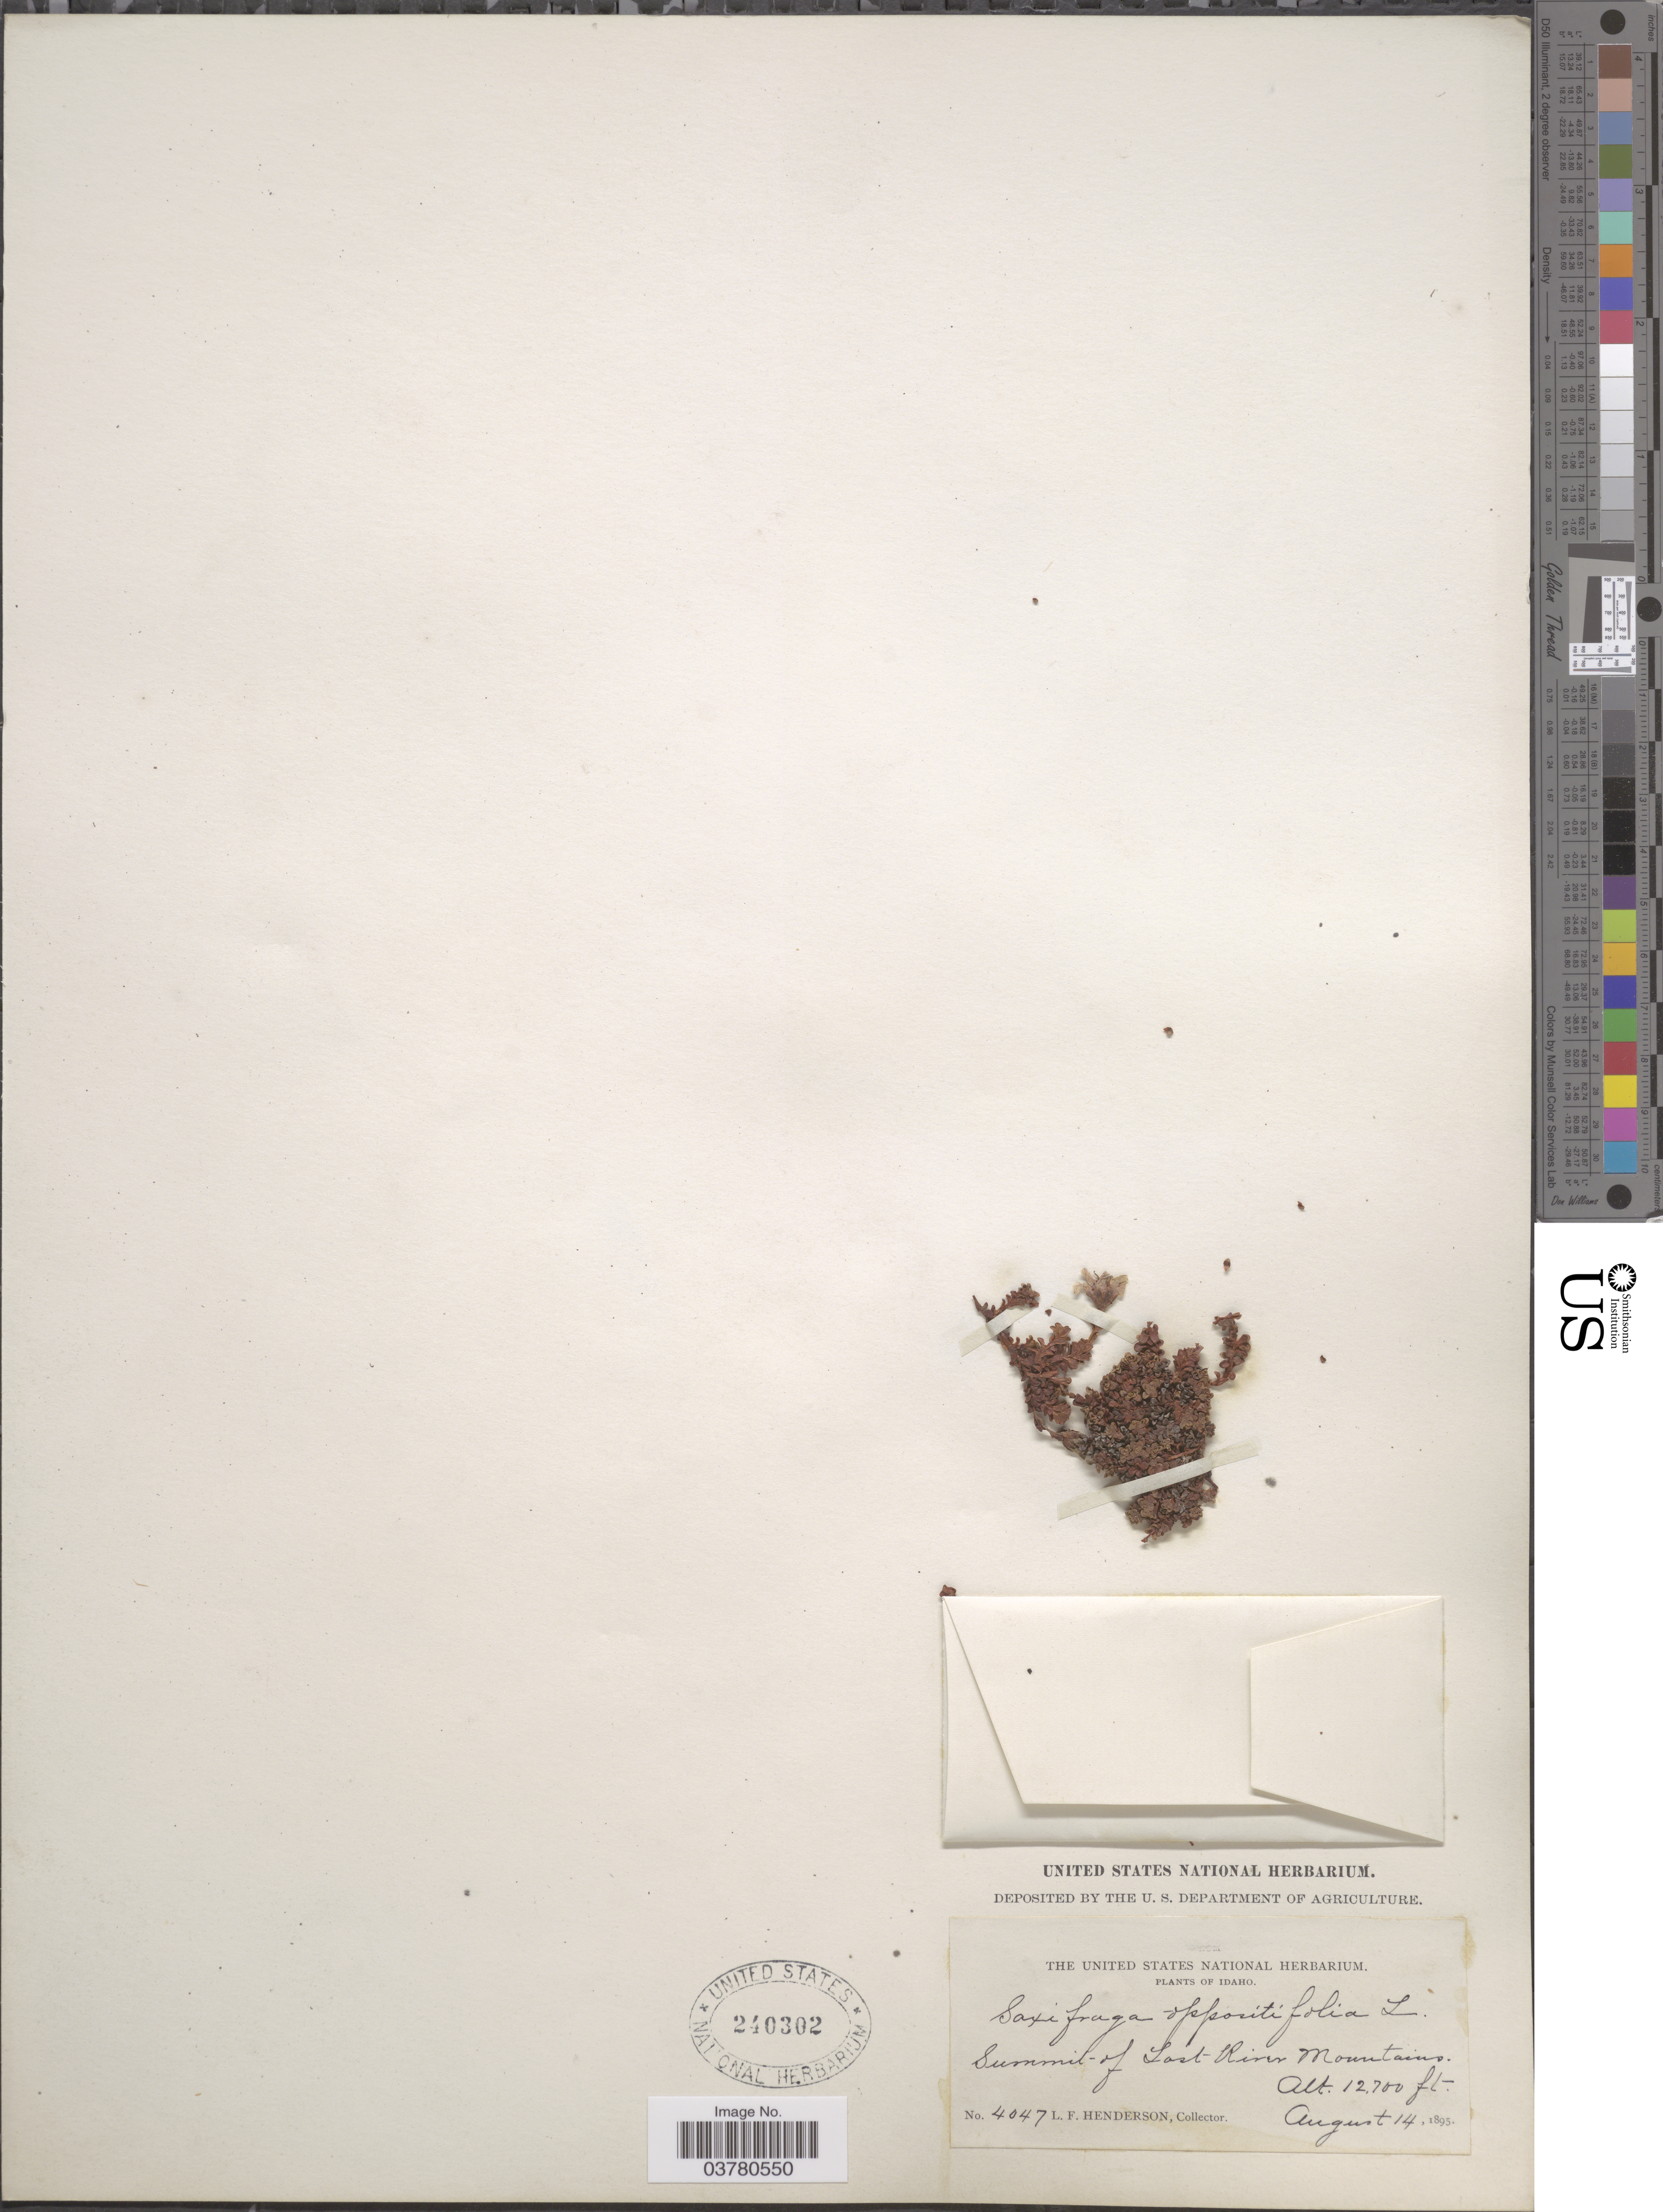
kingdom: Plantae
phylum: Tracheophyta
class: Magnoliopsida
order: Saxifragales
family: Saxifragaceae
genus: Saxifraga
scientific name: Saxifraga oppositifolia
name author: L.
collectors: L. Henderson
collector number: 4047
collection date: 1895-08-14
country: United States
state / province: Idaho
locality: Summit of Lost River Mountains.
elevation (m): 3871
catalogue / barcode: US 240302